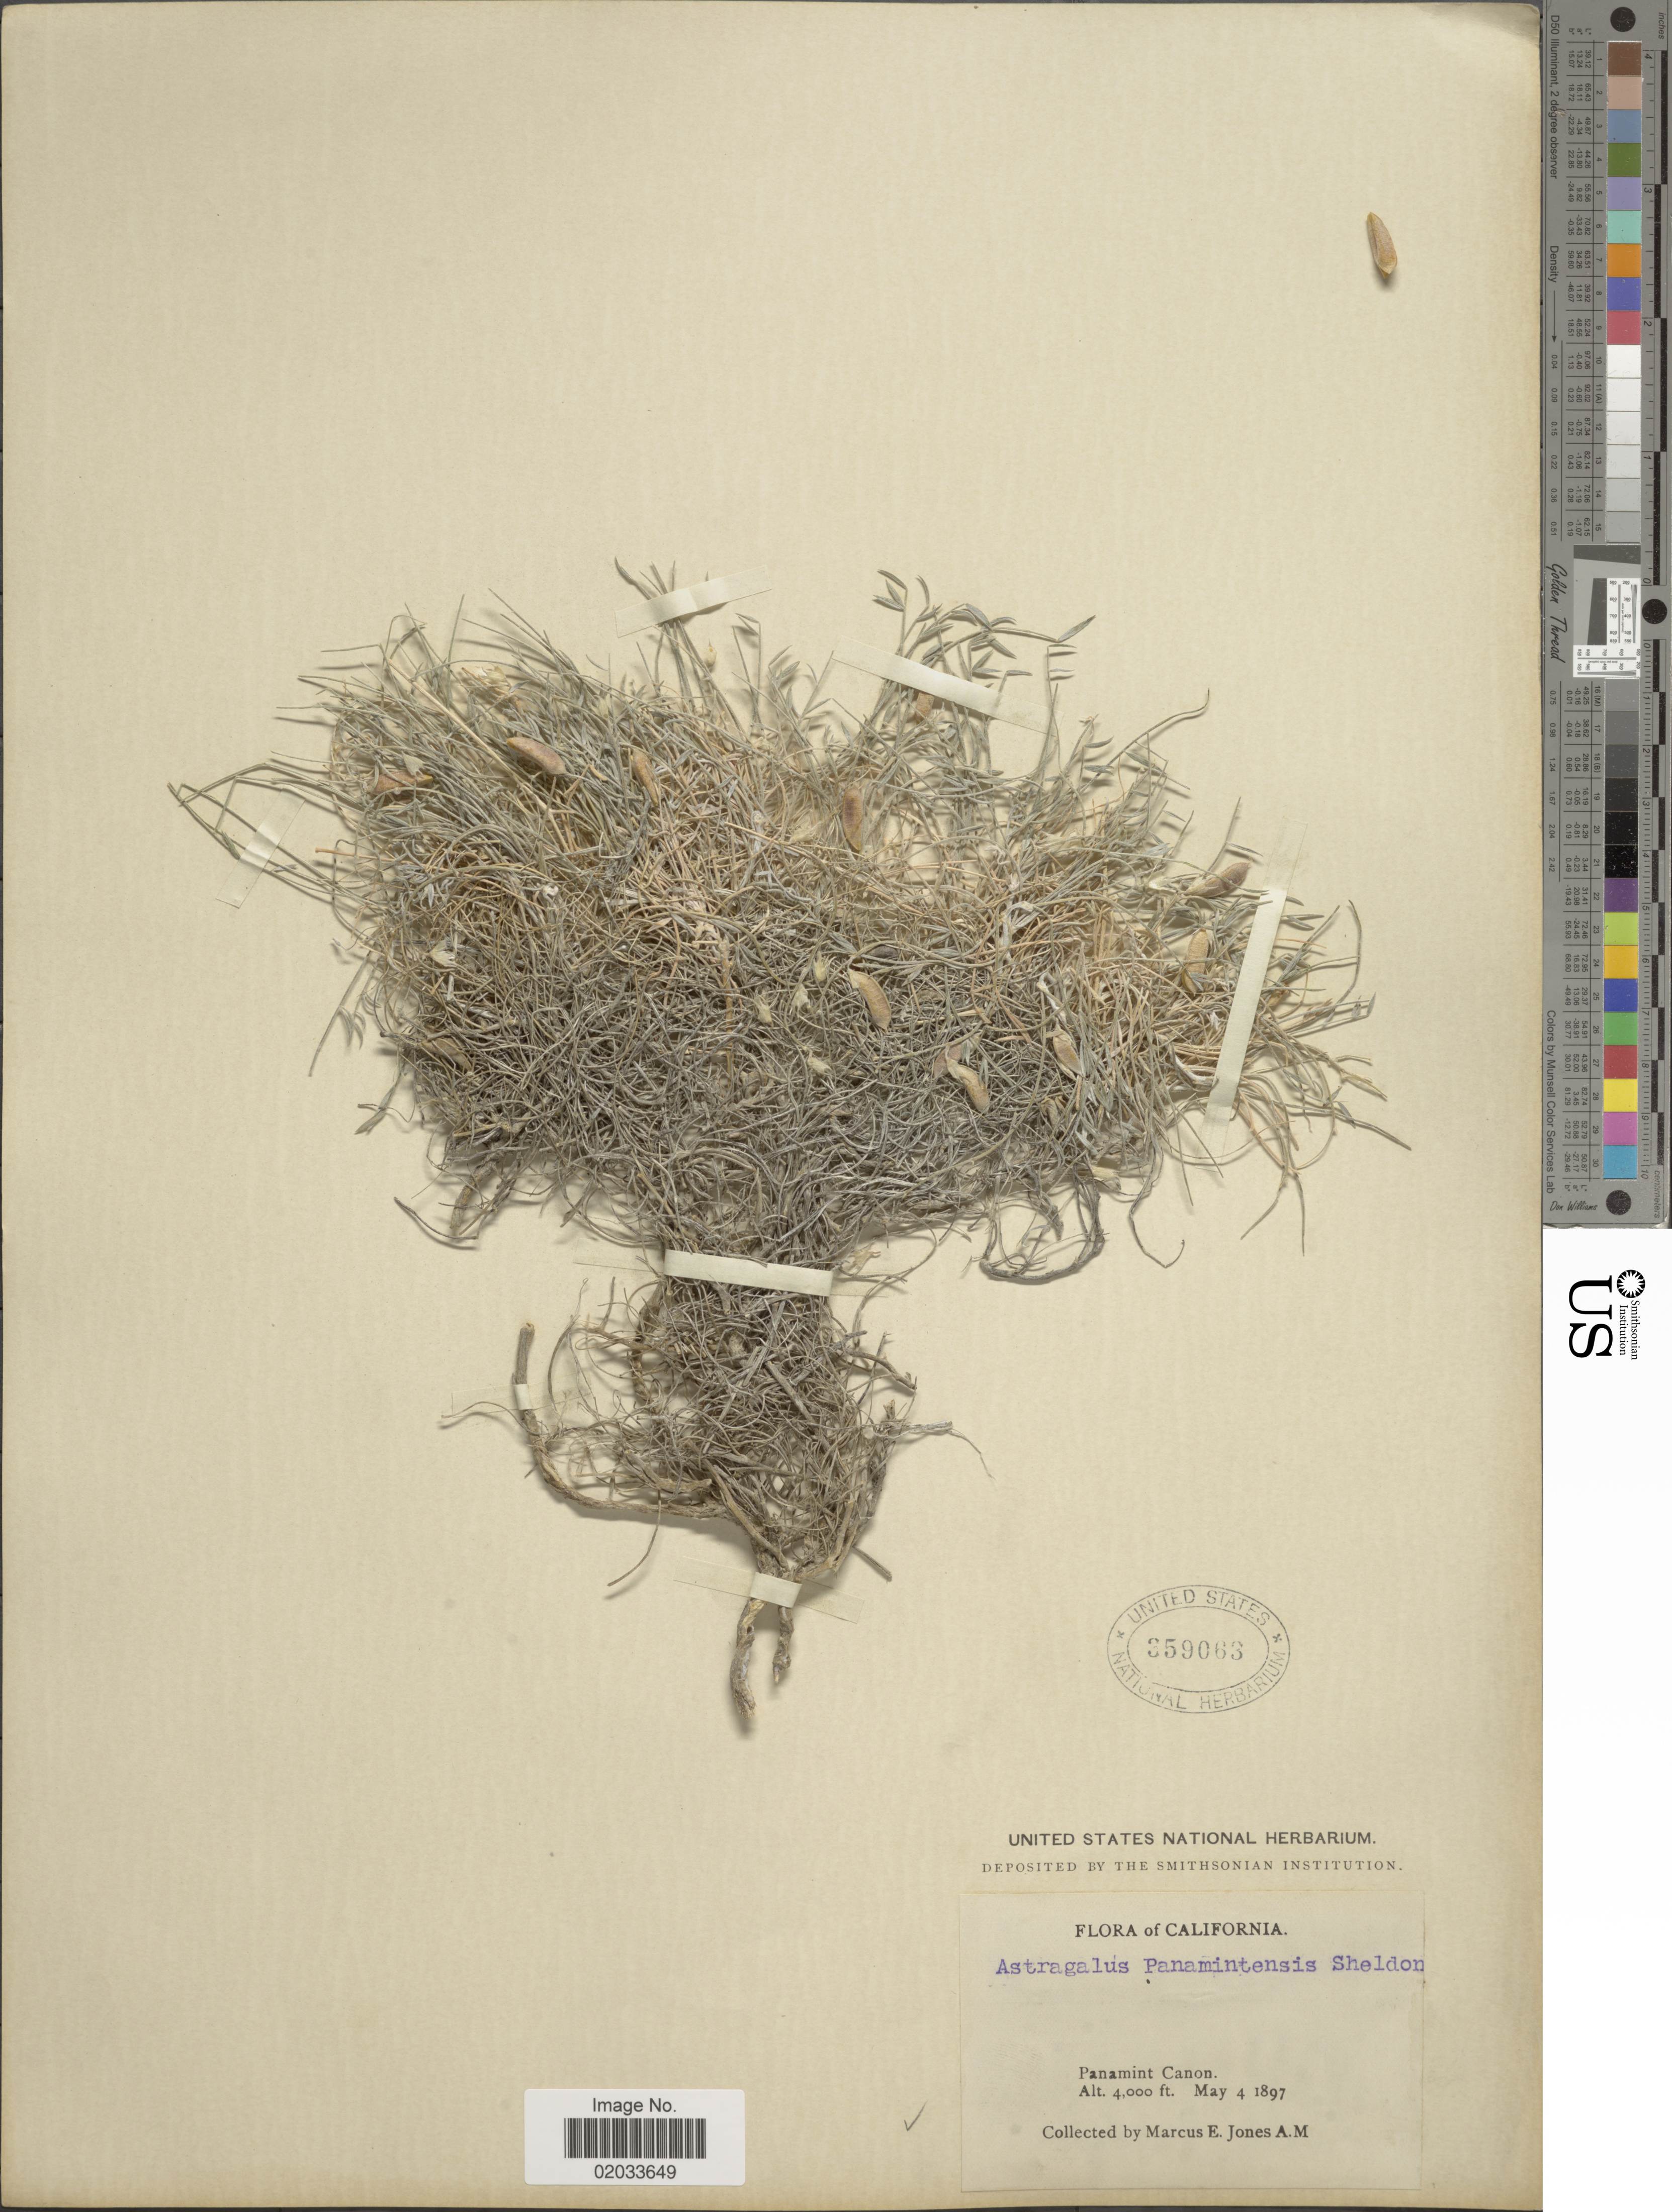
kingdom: Plantae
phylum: Tracheophyta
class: Magnoliopsida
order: Fabales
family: Fabaceae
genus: Astragalus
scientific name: Astragalus panamintensis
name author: E. Sheld. in Coville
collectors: M. E. Jones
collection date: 1897-05-04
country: United States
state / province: California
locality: Panamint Canon.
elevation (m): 1219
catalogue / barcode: US 359063